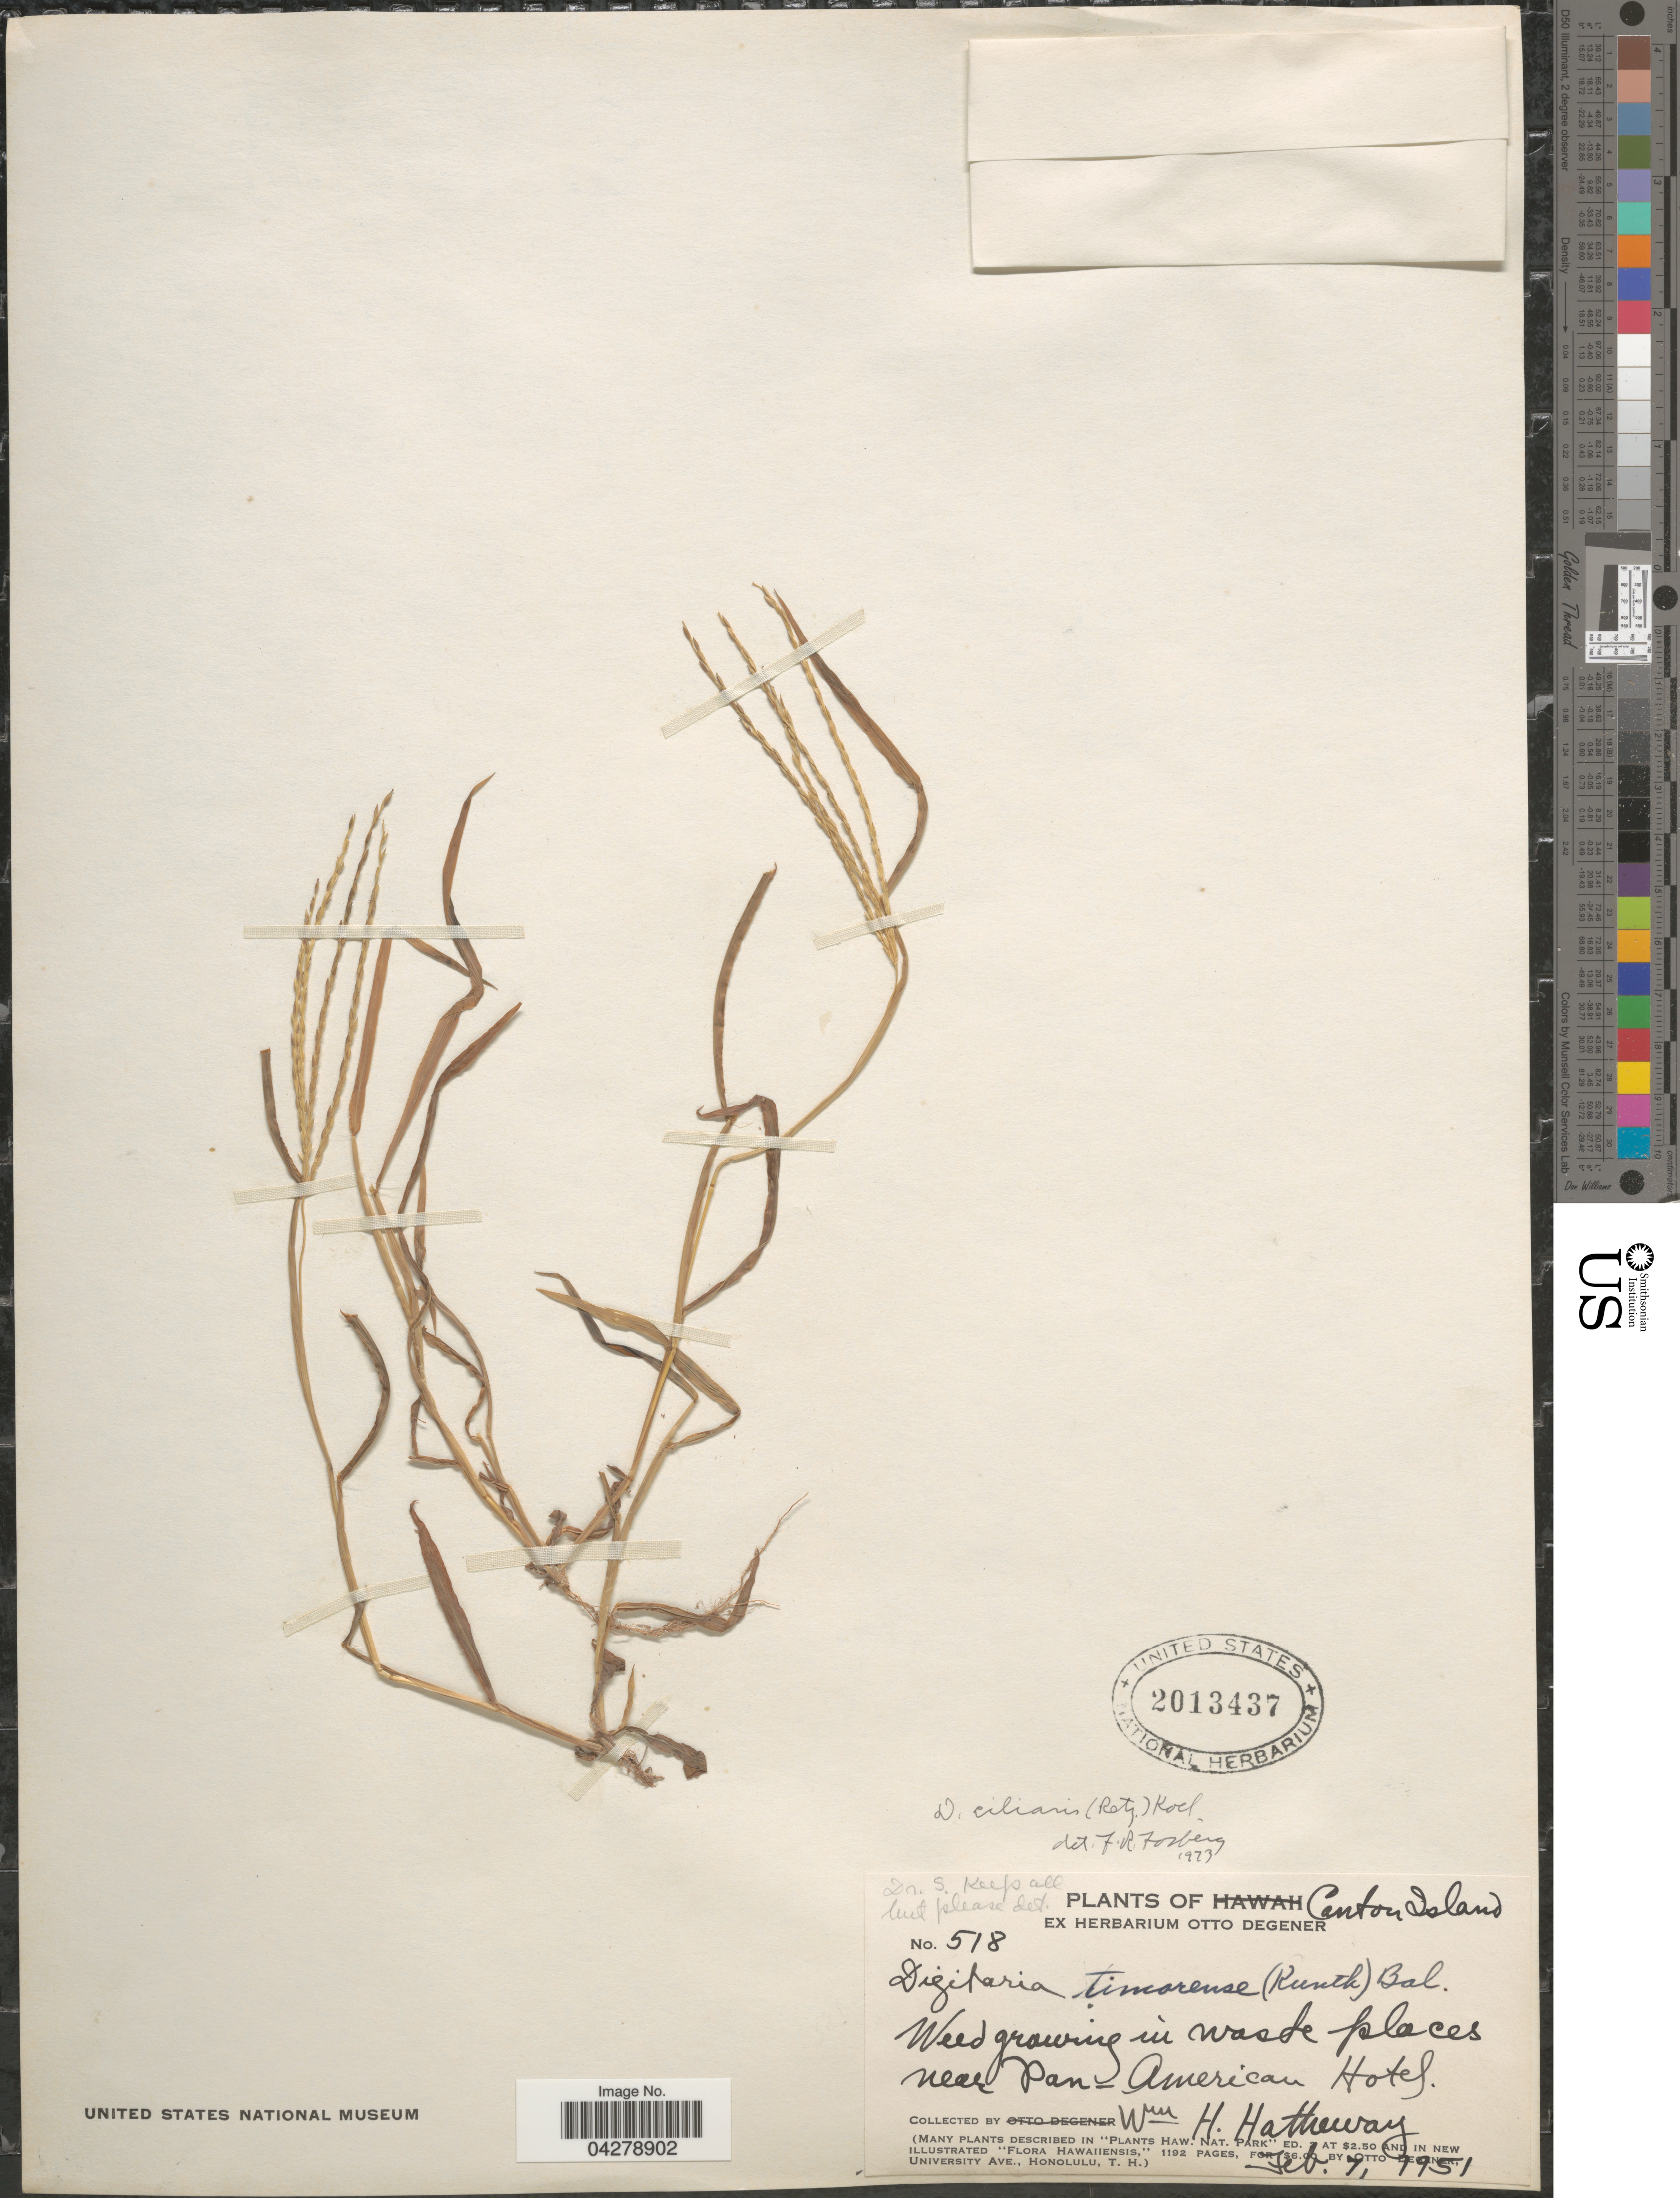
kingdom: Plantae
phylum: Tracheophyta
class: Liliopsida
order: Poales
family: Poaceae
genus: Digitaria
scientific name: Digitaria ciliaris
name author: (Retz.) Koeler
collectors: W. H. Hatheway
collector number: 518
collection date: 1951-02-07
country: Kiribati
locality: Canton Island. Weed growing in waste places near Pan-American Hotel.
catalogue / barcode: US 2013437